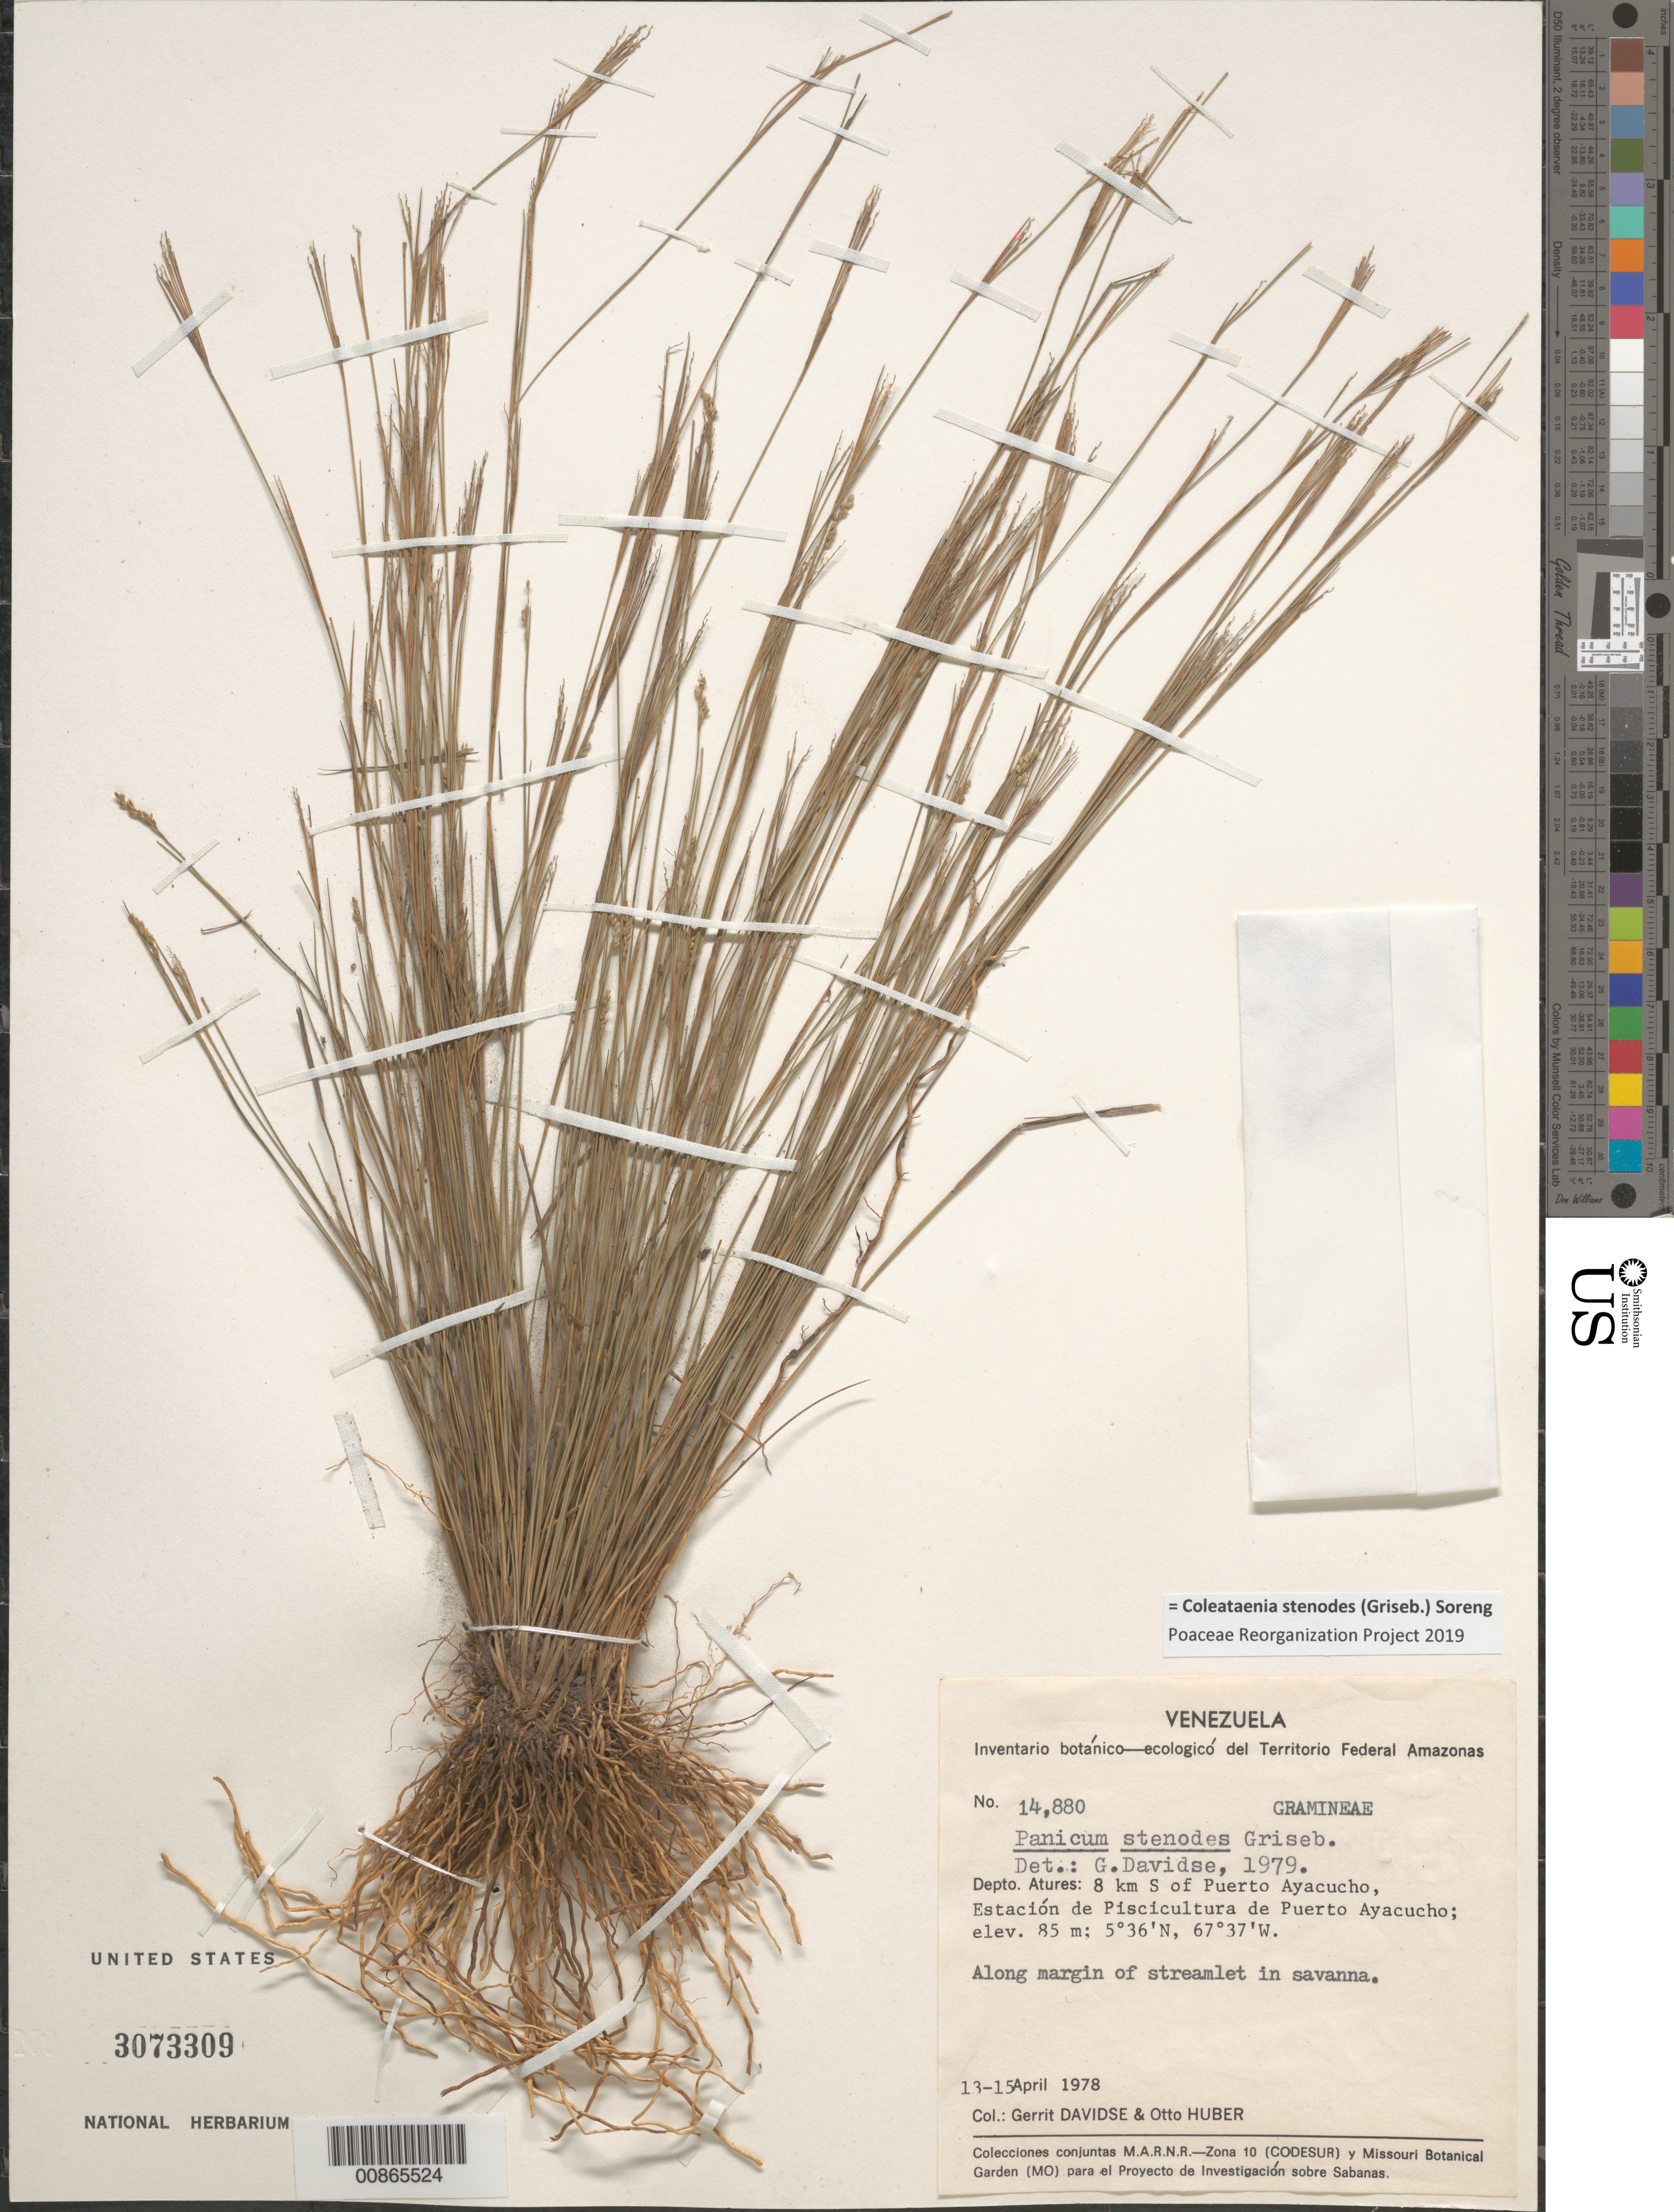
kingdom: Plantae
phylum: Tracheophyta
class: Liliopsida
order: Poales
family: Poaceae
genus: Panicum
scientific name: Panicum stenodes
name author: Griseb.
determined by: Davidse, Gerrit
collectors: G. Davidse & O. Huber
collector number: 14880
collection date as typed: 13-Apr-78 to 15-Apr-78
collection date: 1978-04-13/1978-04-15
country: Venezuela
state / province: Amazonas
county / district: Atures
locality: Puerto Ayacucho, 8 km S of, Estación de Piscicultura de Puerto Ayacucho, Río Orinoco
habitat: Margin of streamlet in savanna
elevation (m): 85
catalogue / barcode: US 3073309